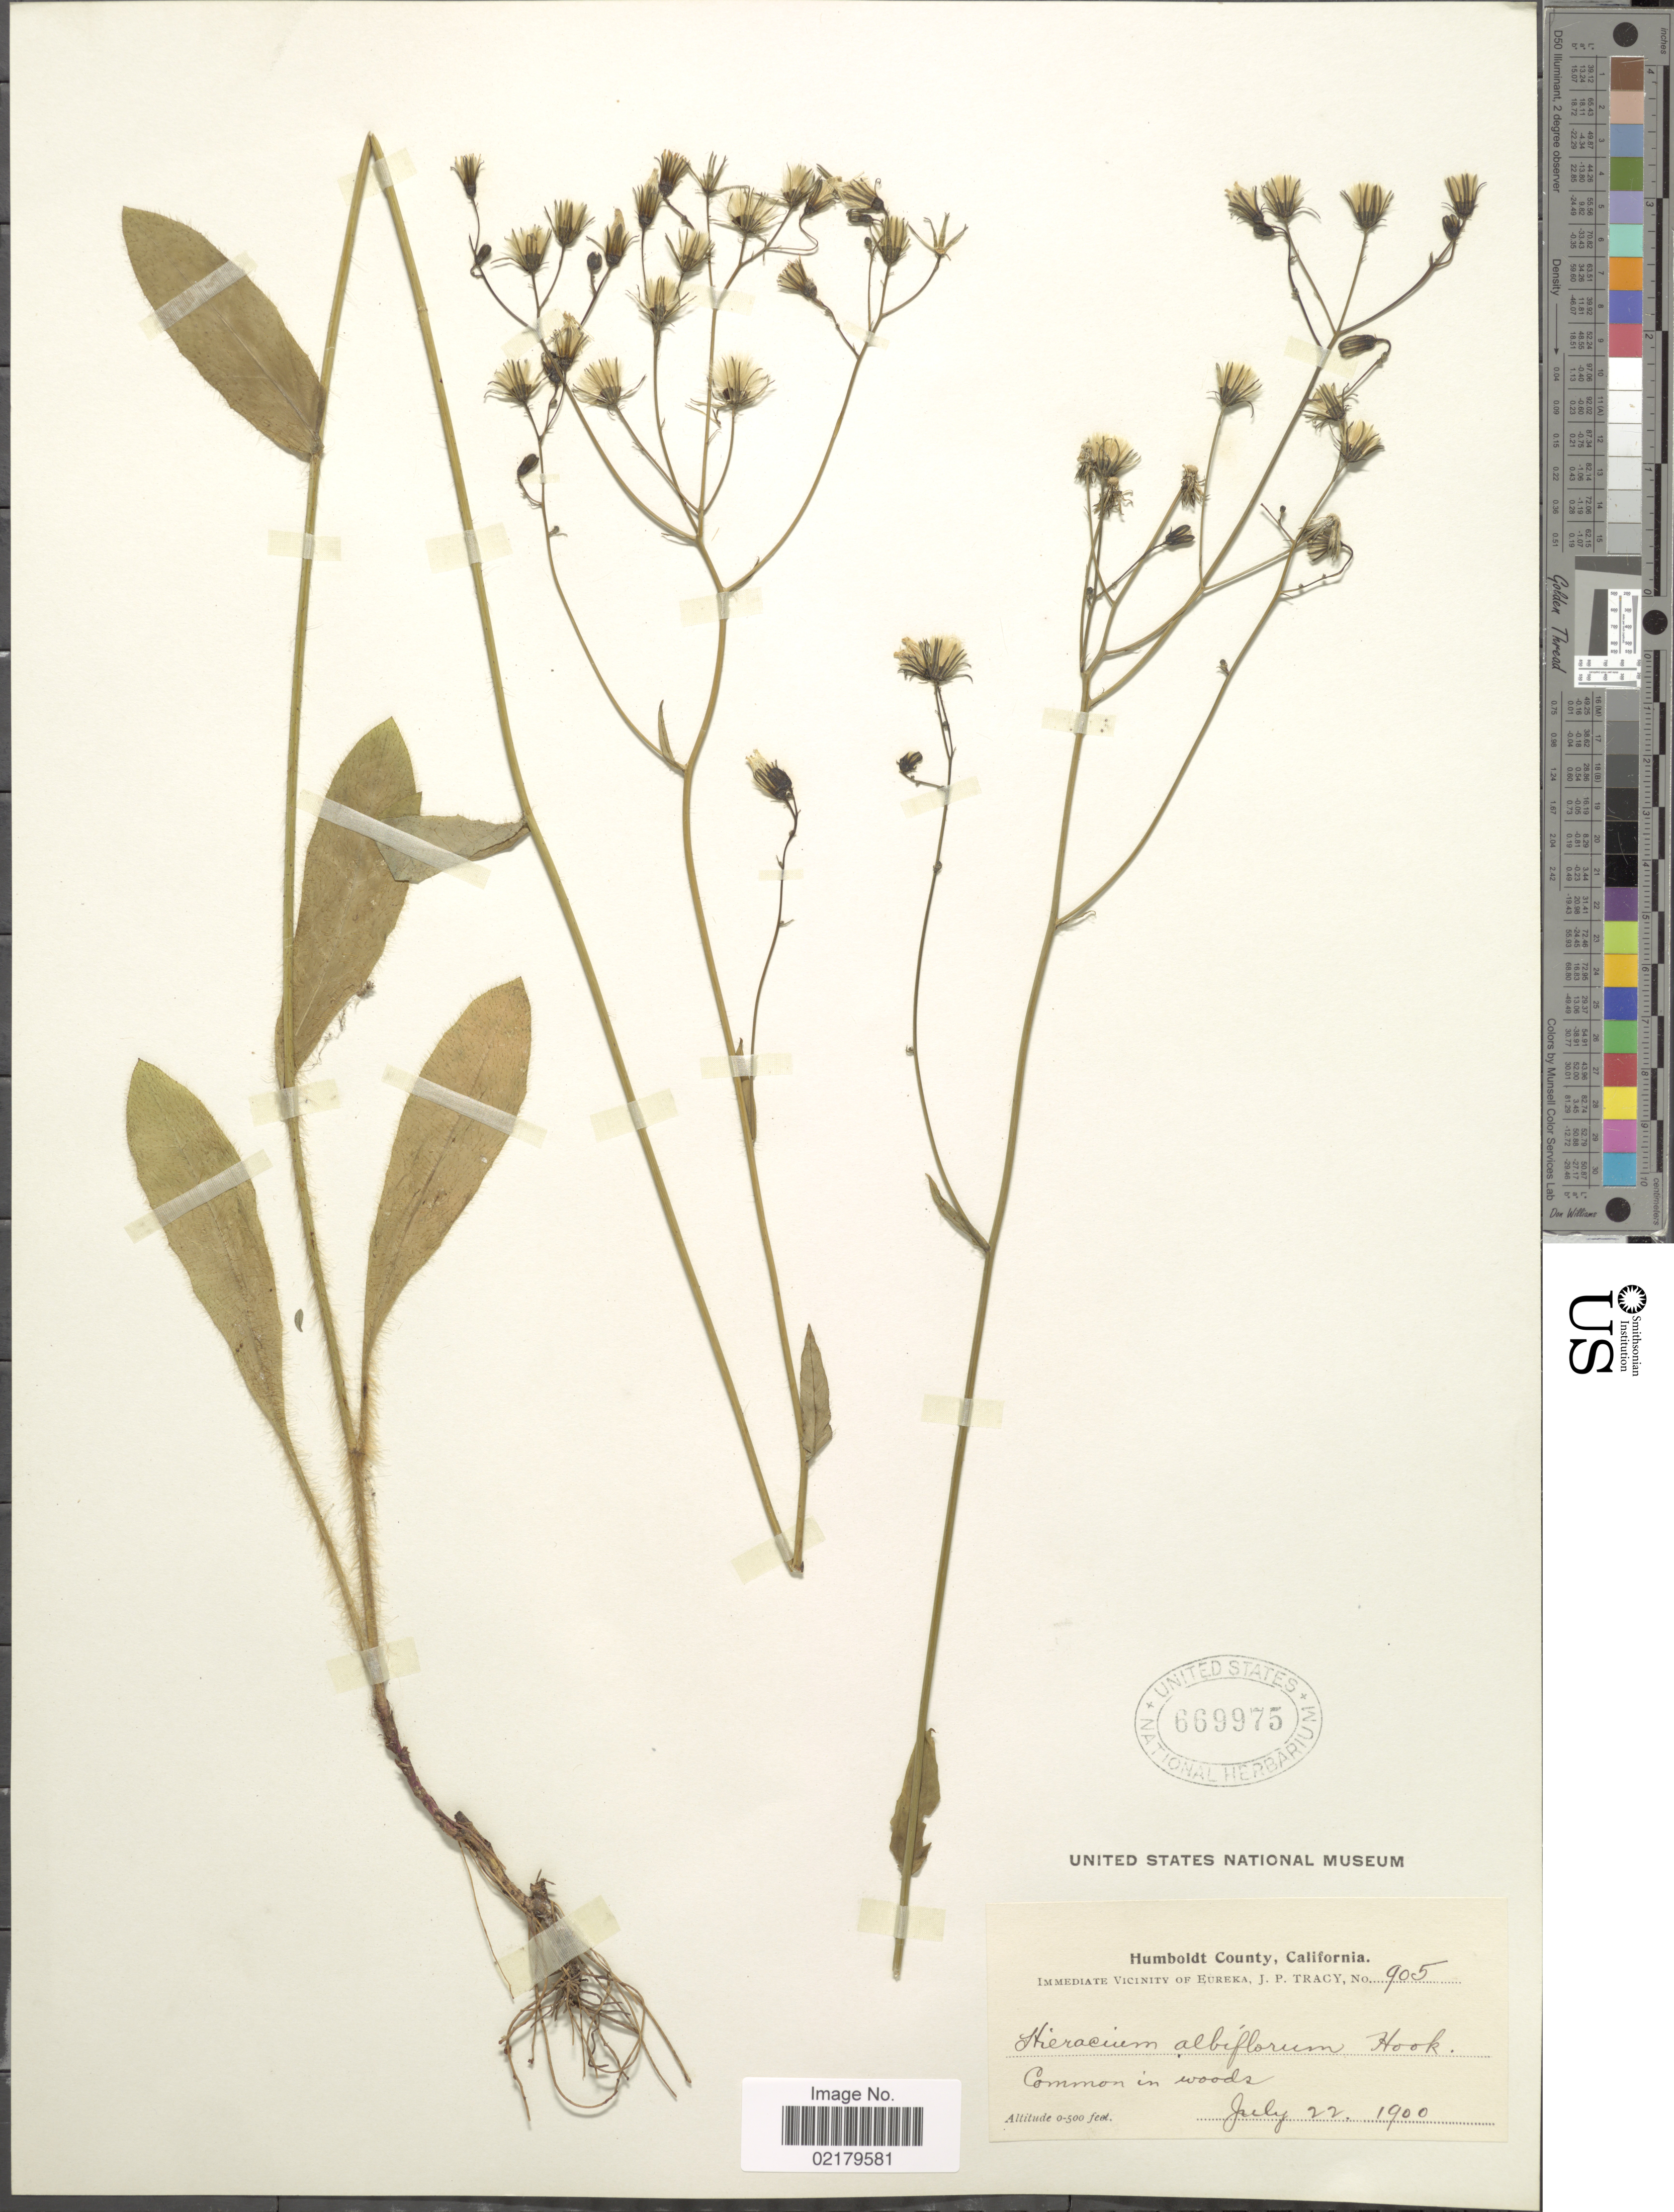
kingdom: Plantae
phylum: Tracheophyta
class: Magnoliopsida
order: Asterales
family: Asteraceae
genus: Hieracium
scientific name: Hieracium albiflorum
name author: Hook.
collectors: J. Tracy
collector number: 905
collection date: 1900-07-22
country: United States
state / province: California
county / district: Humboldt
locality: Humboldt County, Immediate Vicinity of Eureka, Common in woods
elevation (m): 0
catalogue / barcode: US 669975